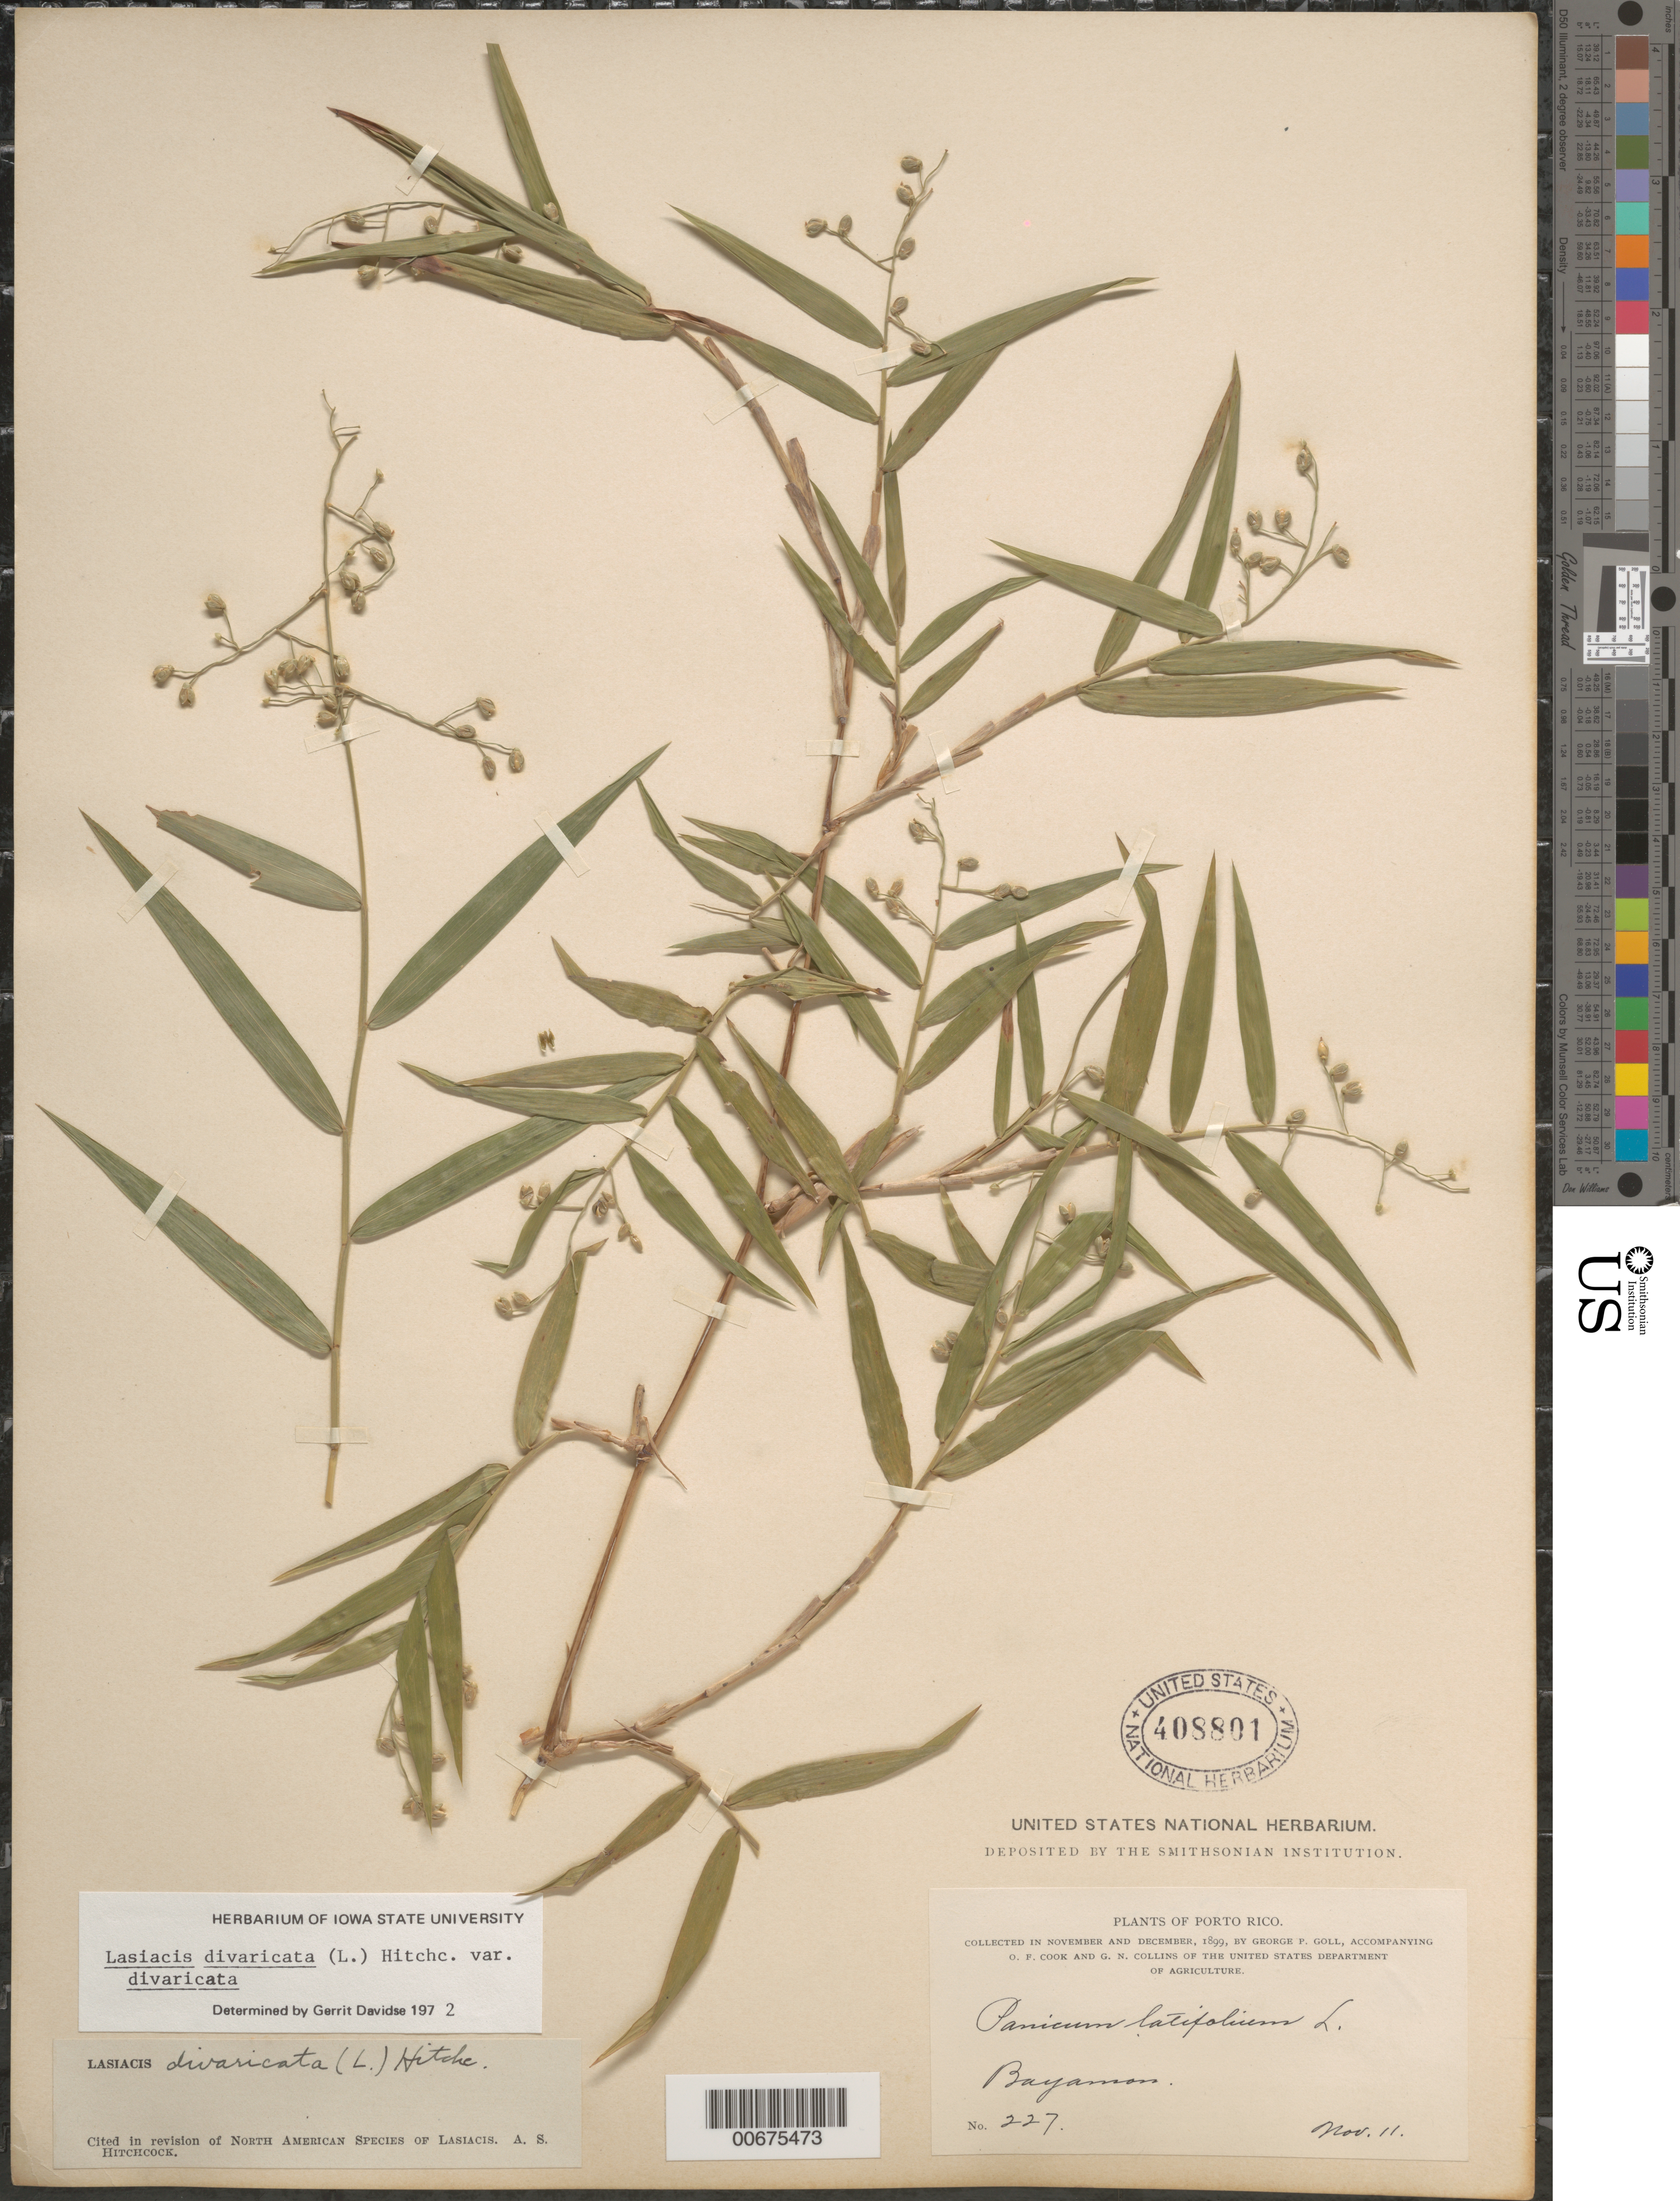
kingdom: Plantae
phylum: Tracheophyta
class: Liliopsida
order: Poales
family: Poaceae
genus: Lasiacis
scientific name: Lasiacis divaricata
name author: (L.) Hitchc.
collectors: G. P. Goll, O. F. Cook & G. Collins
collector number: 227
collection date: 1899-11-11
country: Puerto Rico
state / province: Bayamón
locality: Porto Rico.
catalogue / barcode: US 408801